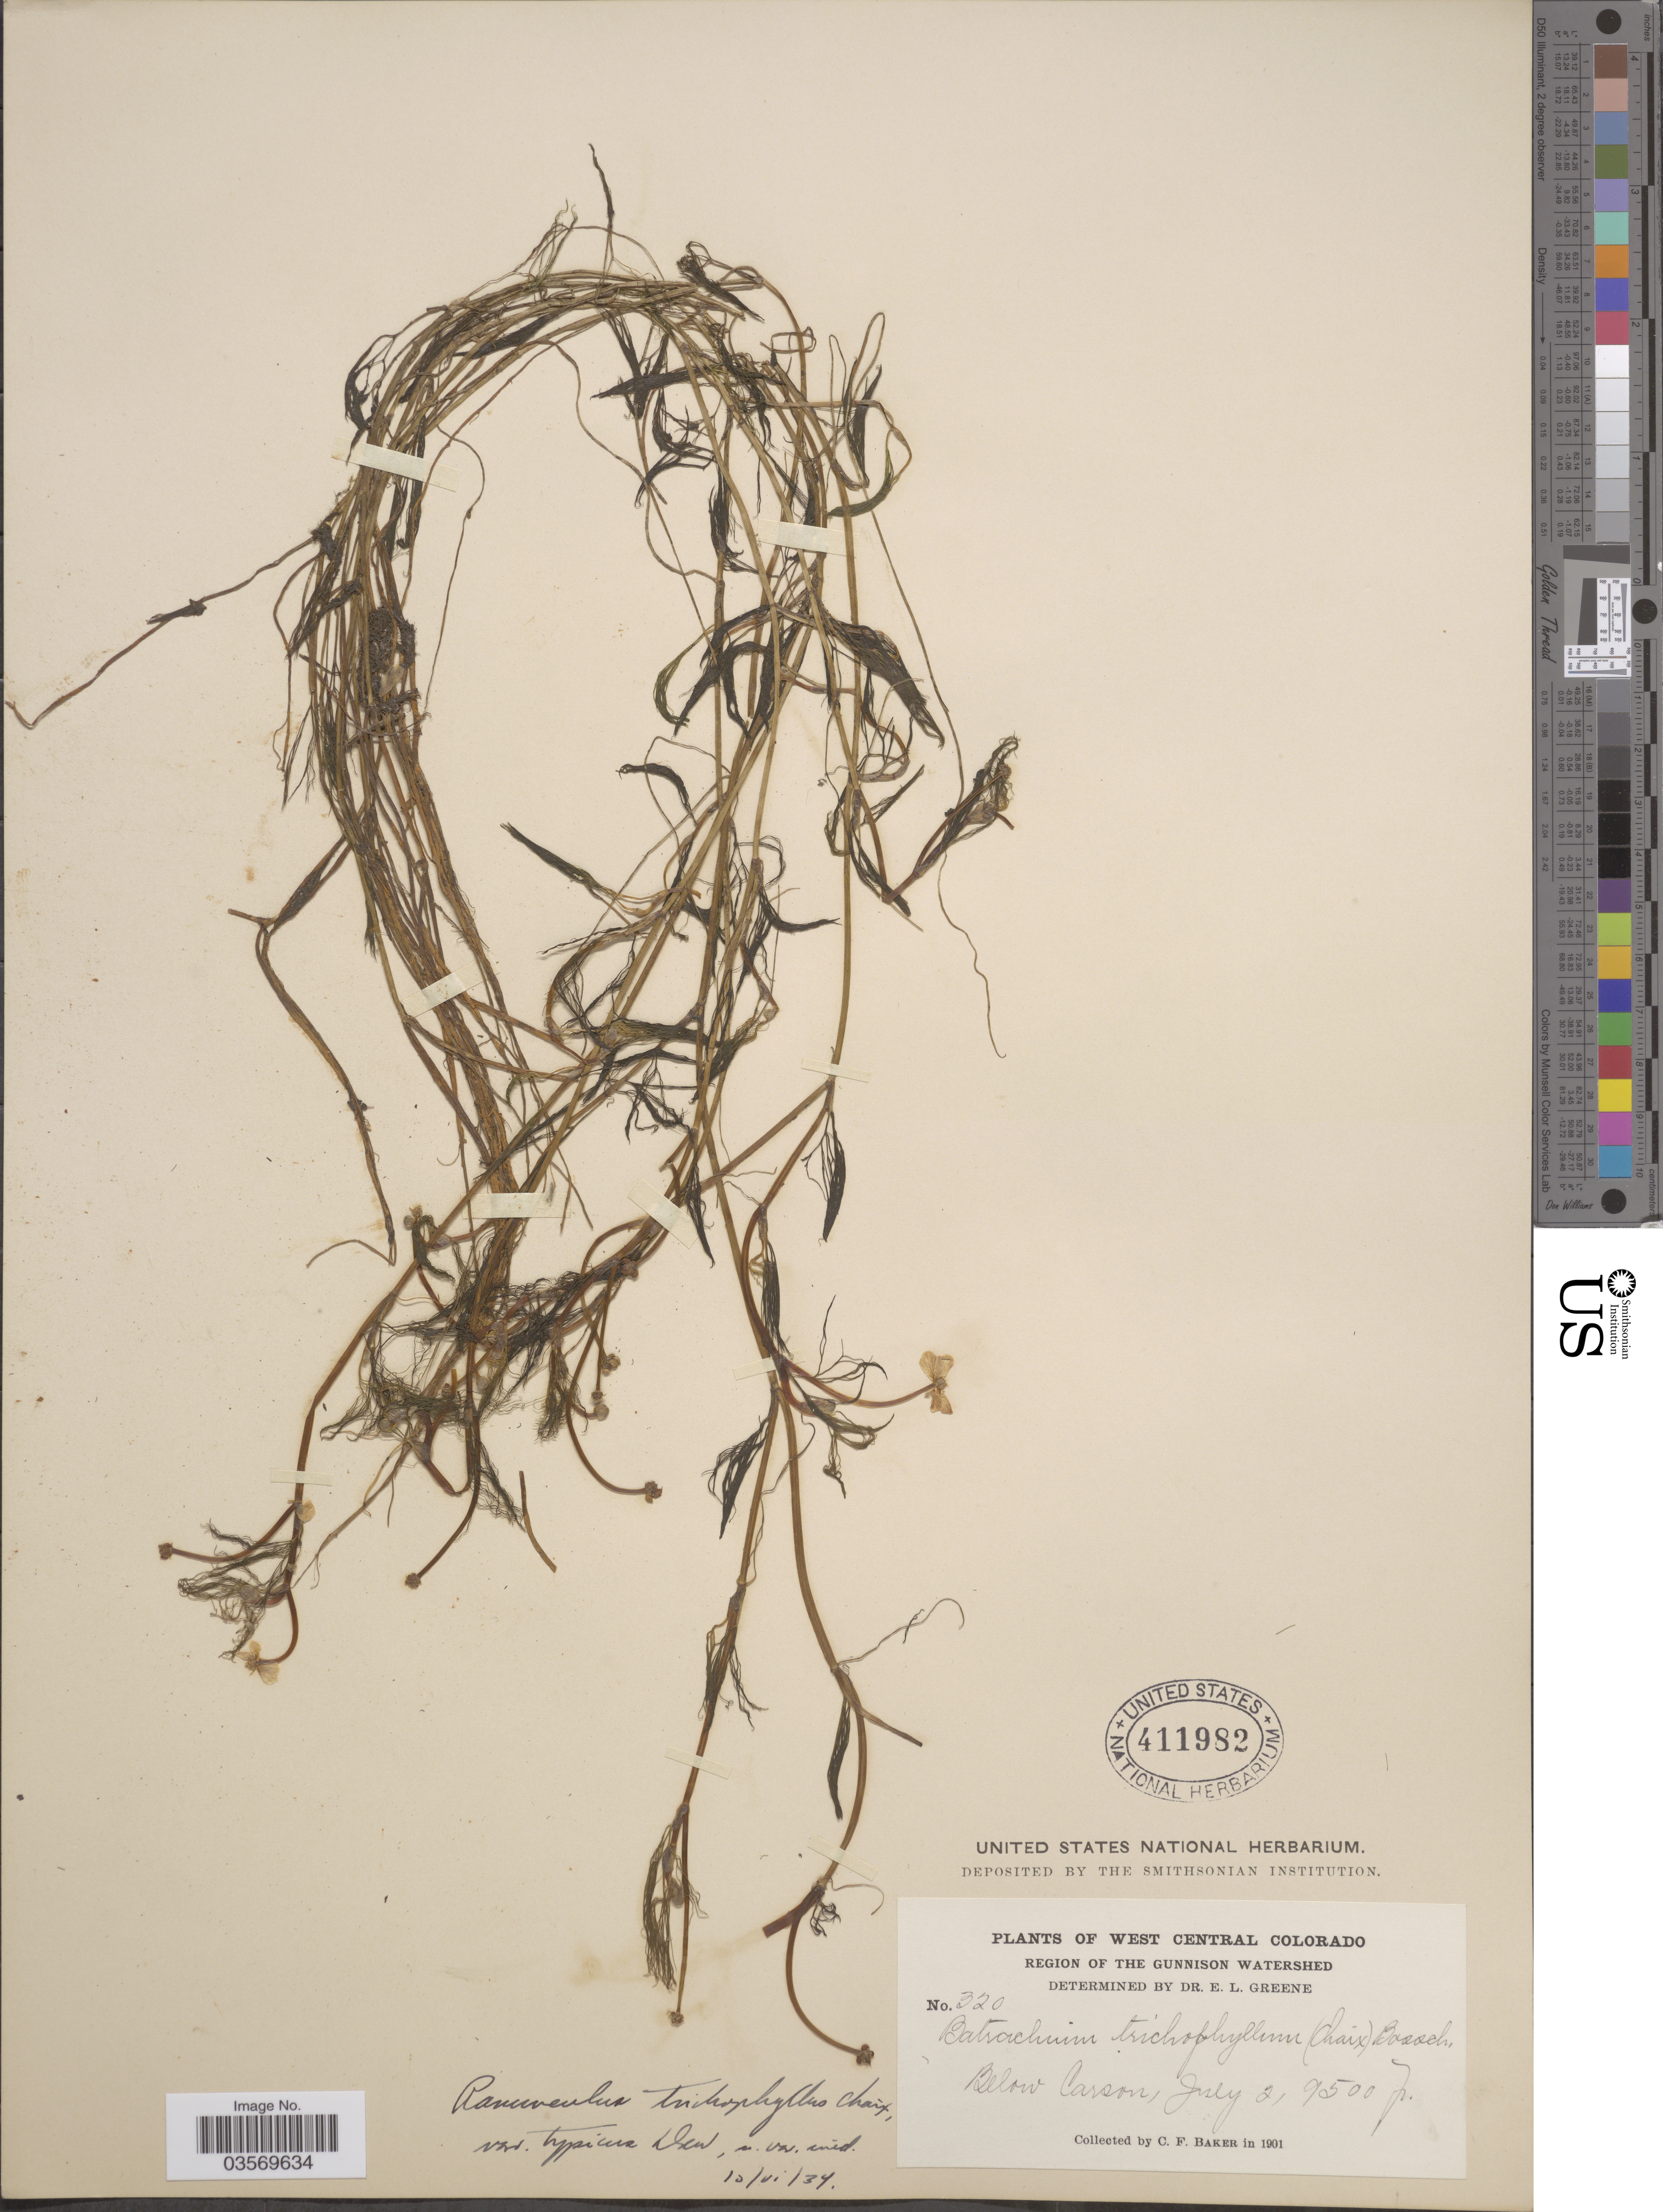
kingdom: Plantae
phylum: Tracheophyta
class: Magnoliopsida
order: Ranunculales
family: Ranunculaceae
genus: Ranunculus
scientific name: Ranunculus trichophyllus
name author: Chaix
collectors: C. F. Baker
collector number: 320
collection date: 1901-07-02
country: United States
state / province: Colorado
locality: West Central Colorado. Region of the Gunnison Watershed. Below Carson.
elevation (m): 2896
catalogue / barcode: US 411982